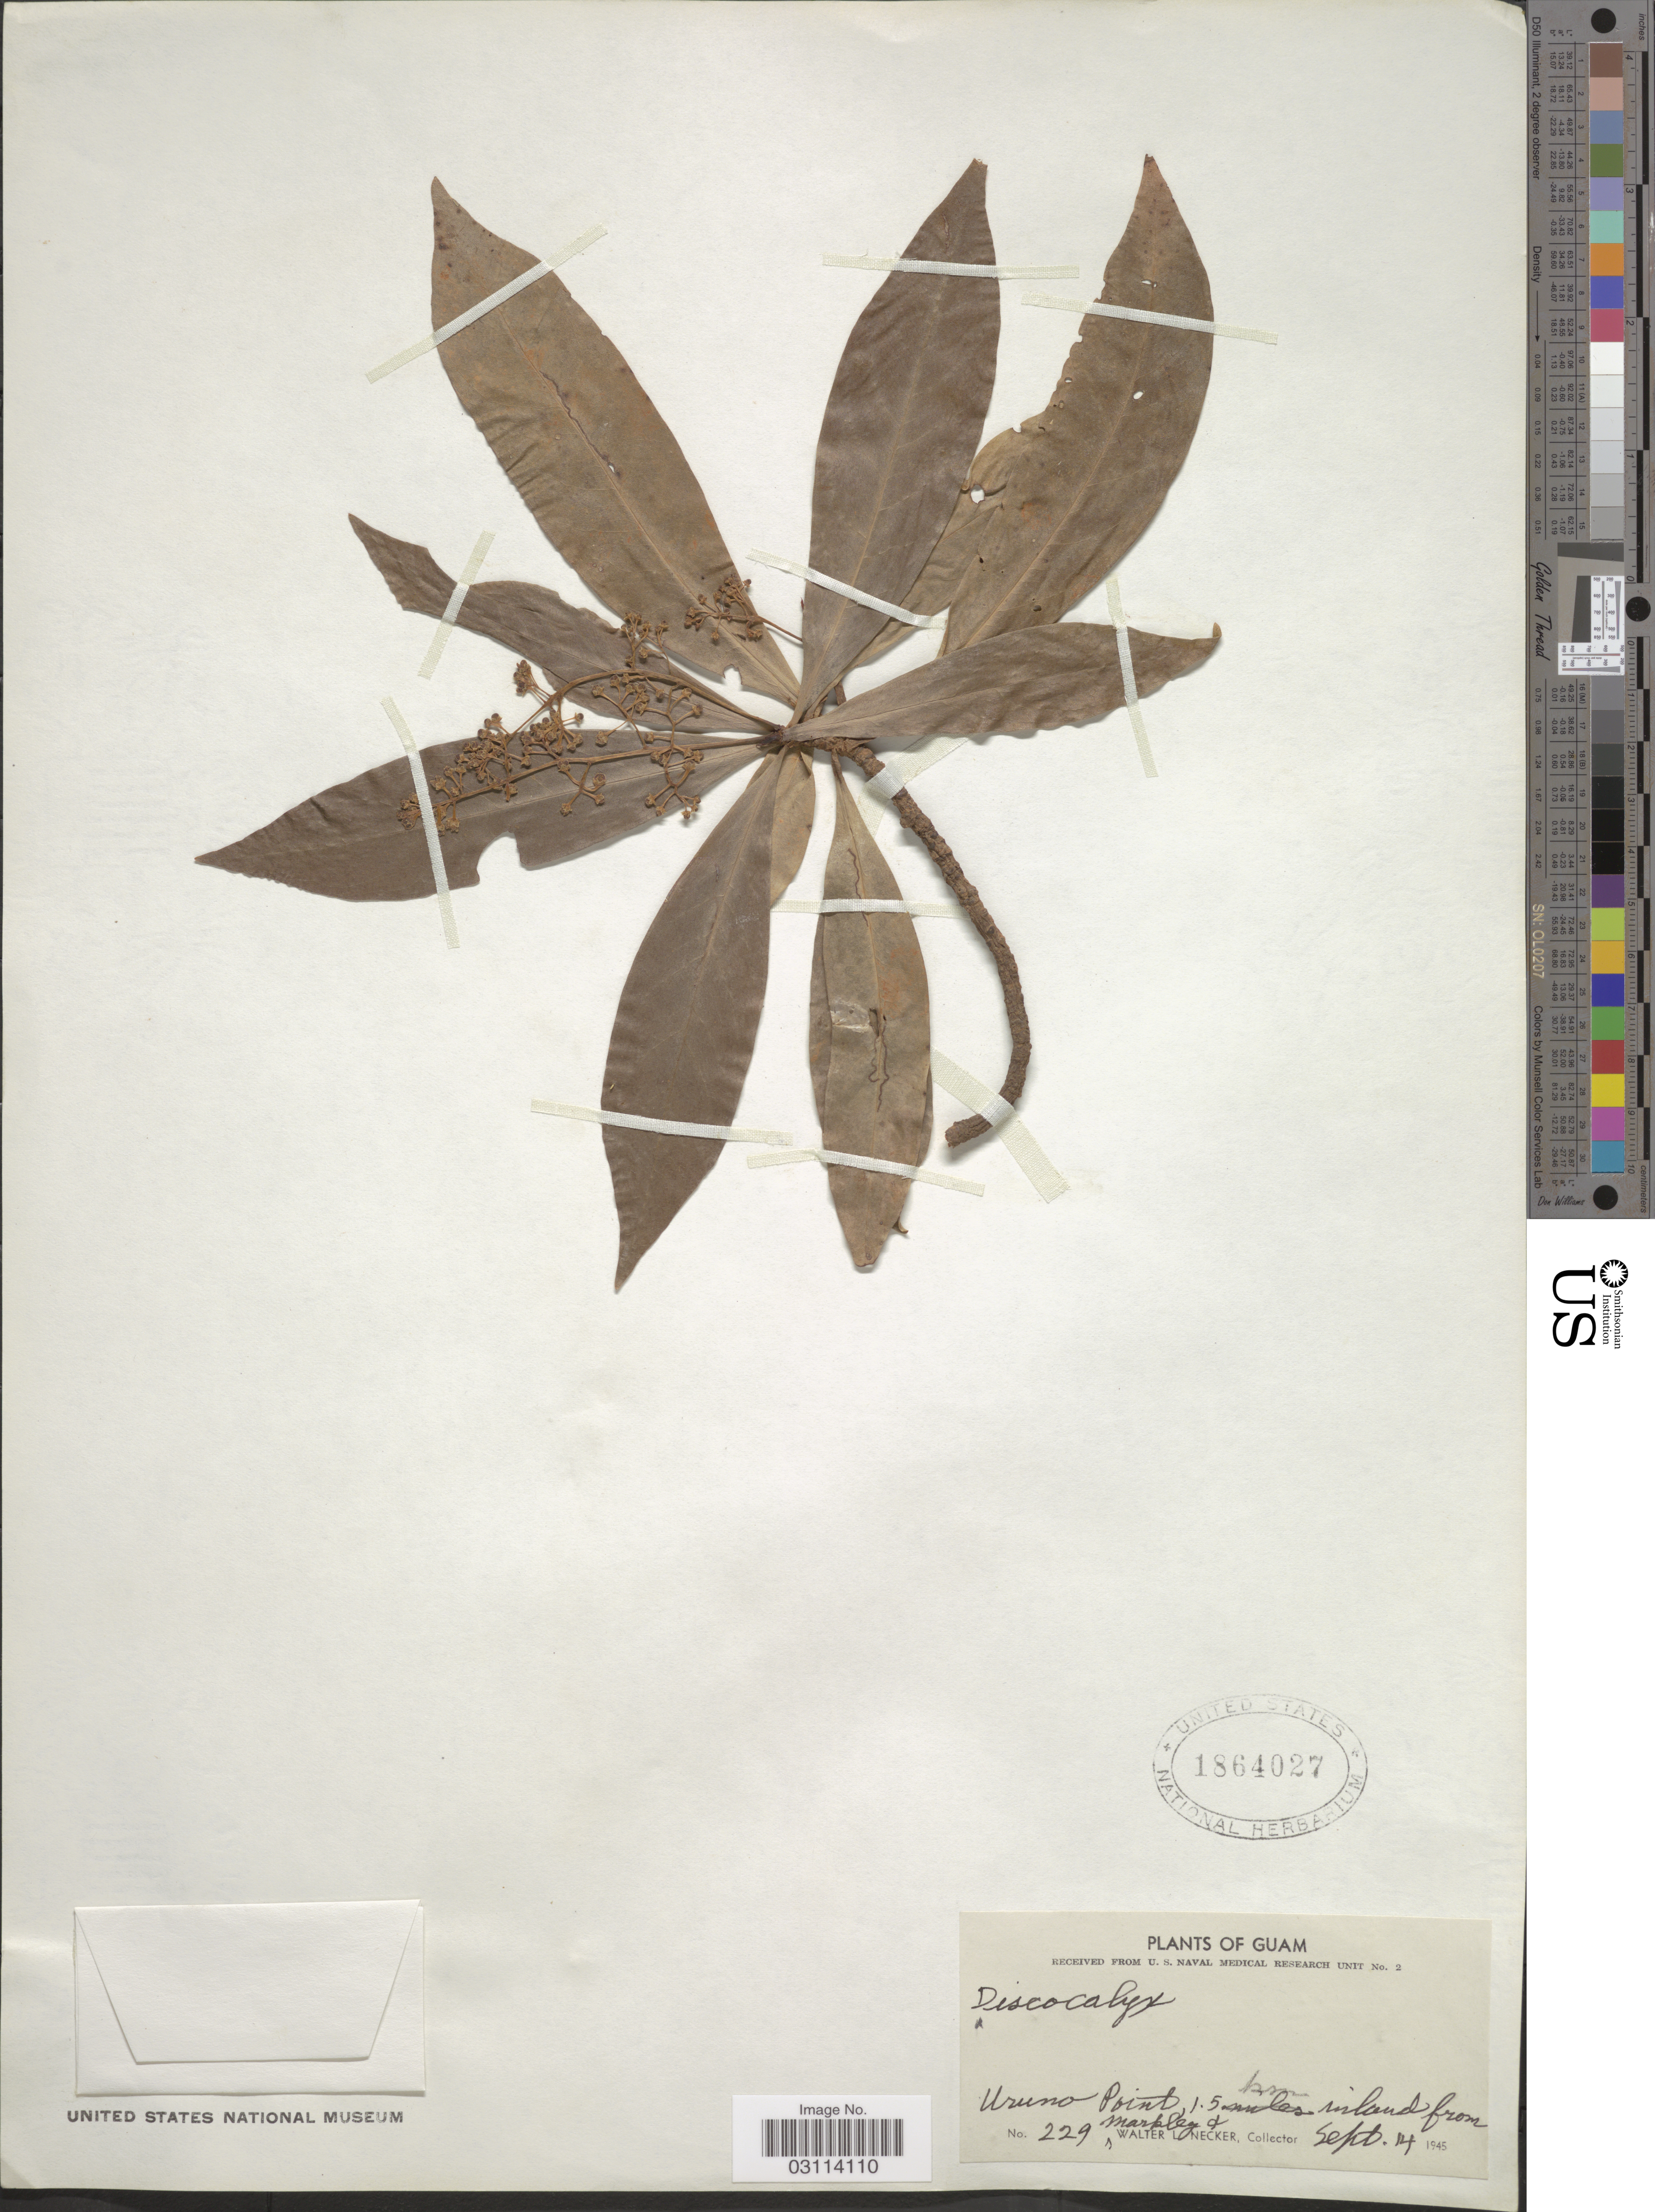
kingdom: Plantae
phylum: Tracheophyta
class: Magnoliopsida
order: Ericales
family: Primulaceae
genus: Discocalyx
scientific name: Discocalyx megacarpa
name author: Merr.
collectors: Markley & W. L. Necker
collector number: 229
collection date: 1945-09-14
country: Guam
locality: Uruno Point., 1.5 km inland from.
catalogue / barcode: US 1864027